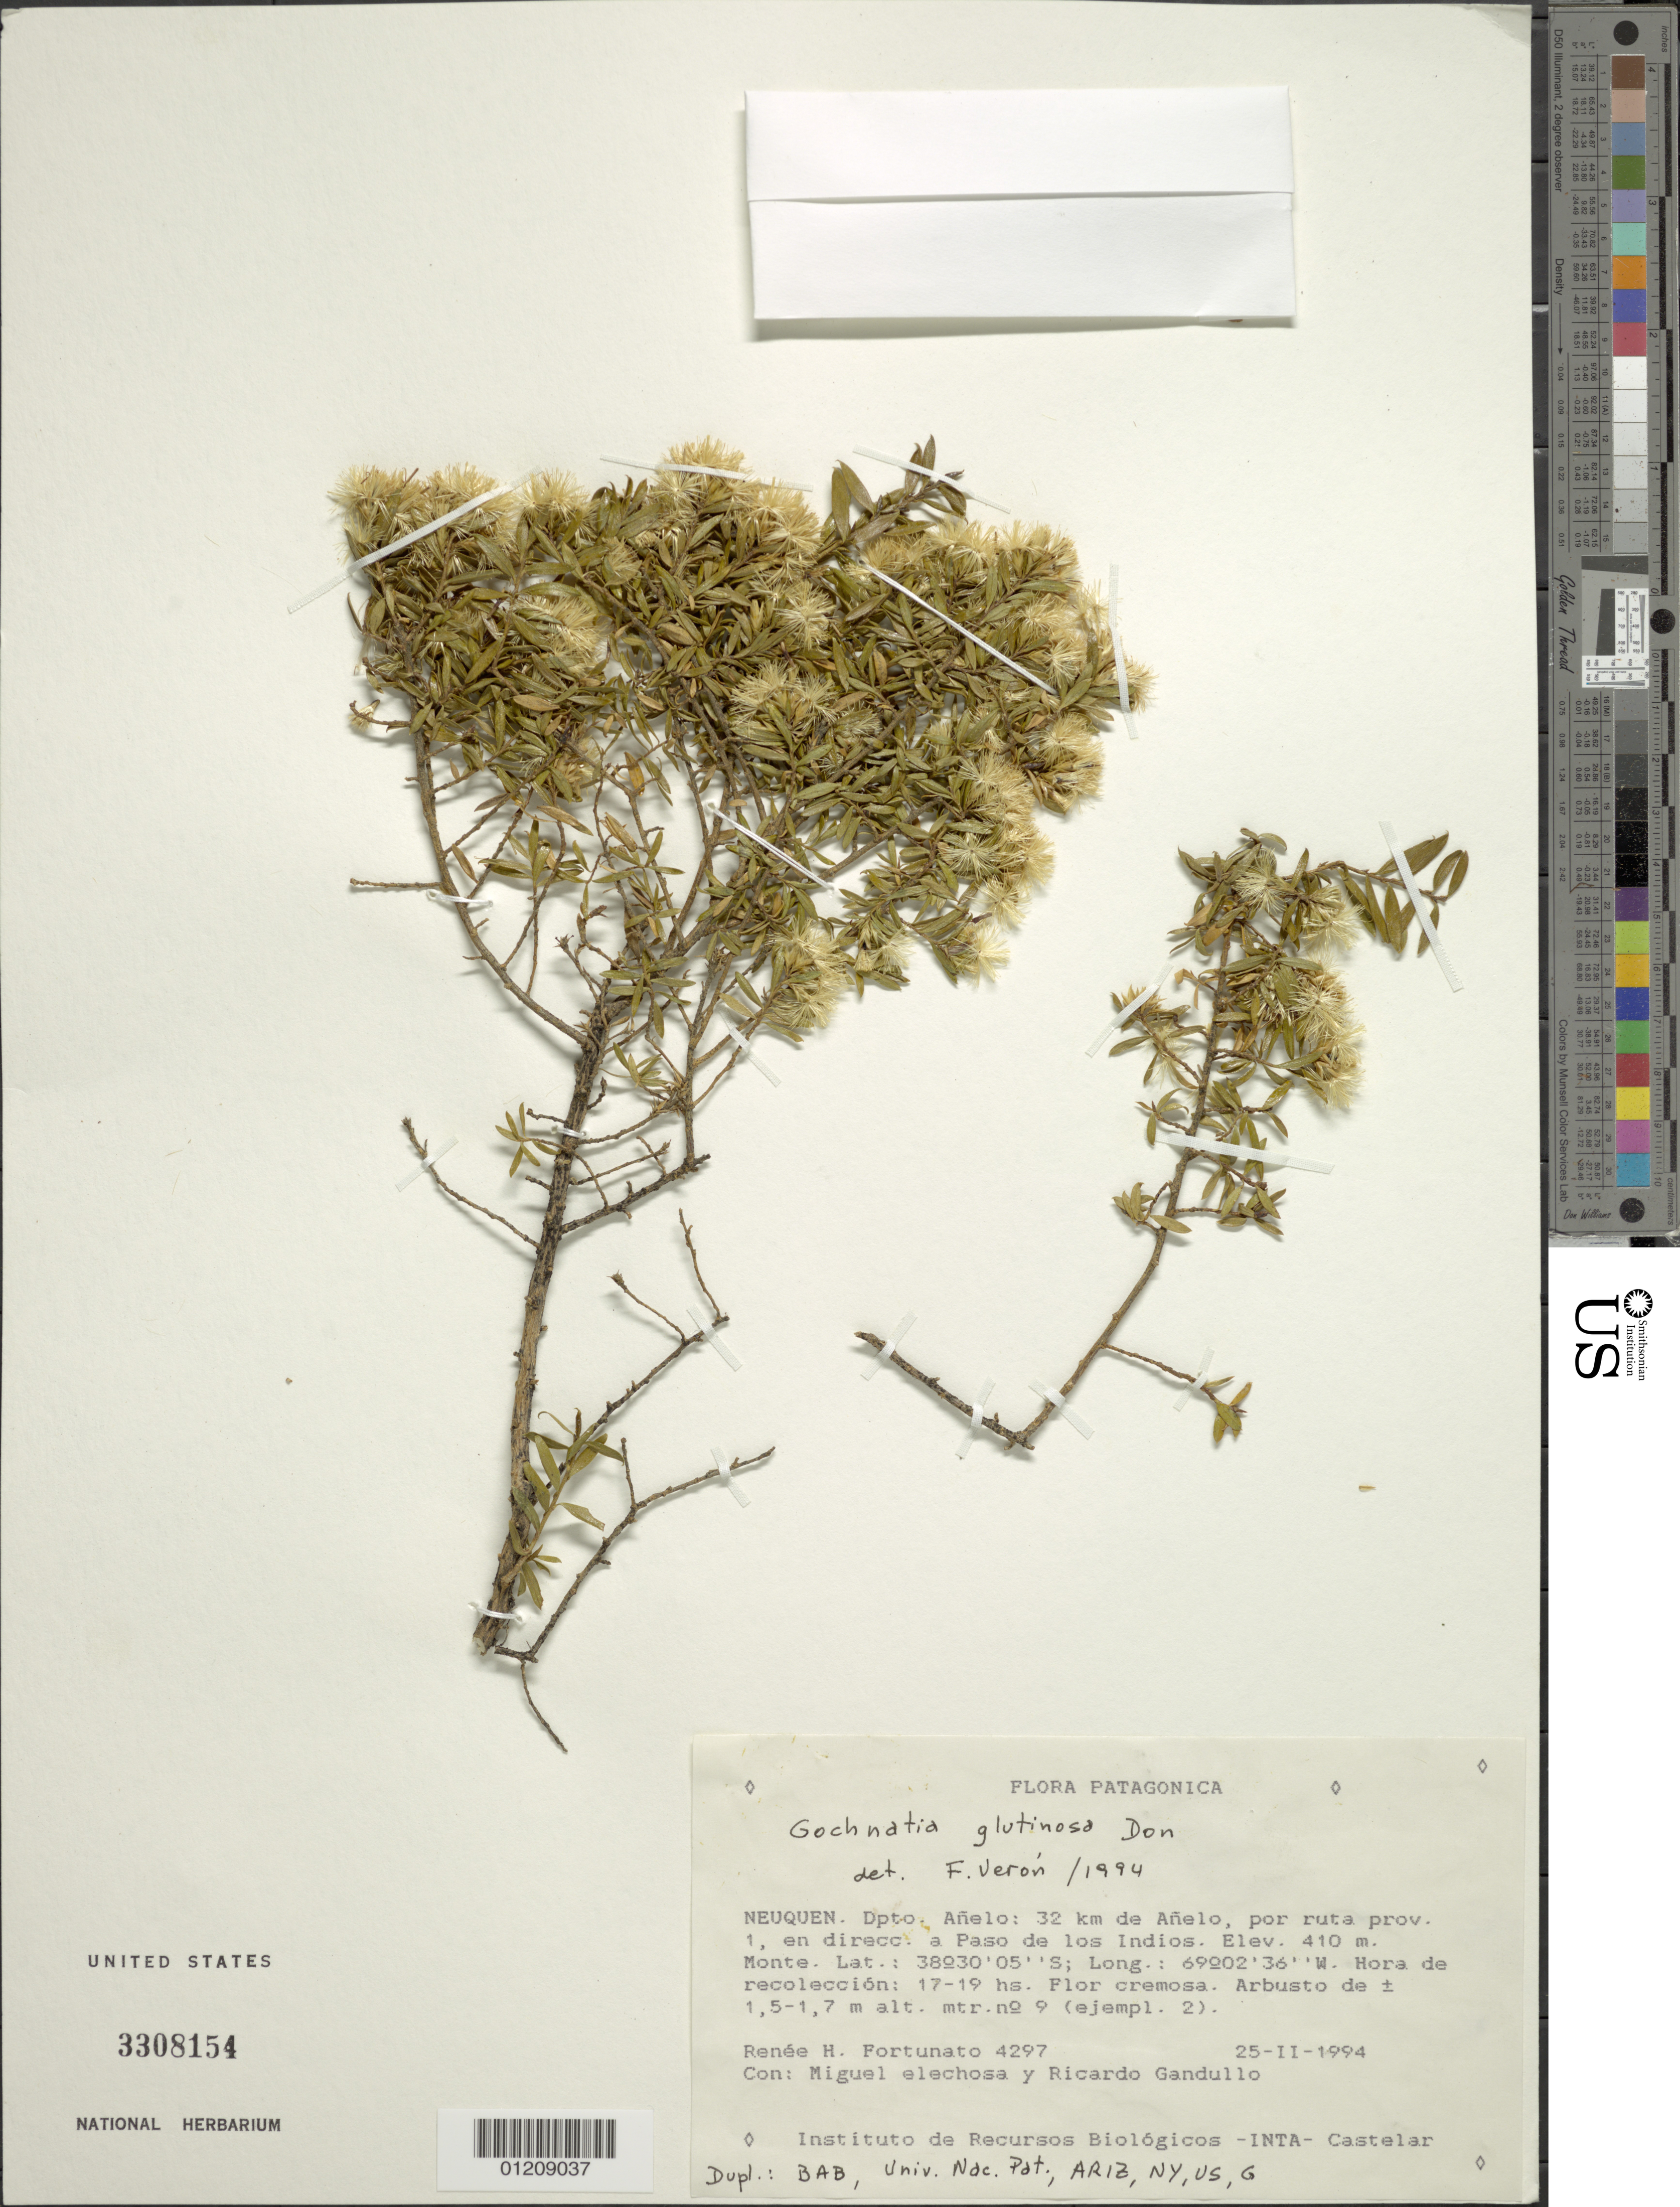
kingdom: Plantae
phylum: Tracheophyta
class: Magnoliopsida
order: Asterales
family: Asteraceae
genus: Pentaphorus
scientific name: Pentaphorus glutinosus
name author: D. Don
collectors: R. H. Fortunato, M. Elechosa & R. Gandullo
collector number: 4297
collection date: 1994-02-25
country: Argentina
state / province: Neuquen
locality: Dept. Anelo: 32 km de Anelo, por ruta prov. 1, en direcc. A Paso de los Indios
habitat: Hora de recoleccion: 17-19 hs.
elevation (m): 410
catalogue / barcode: US 3308154